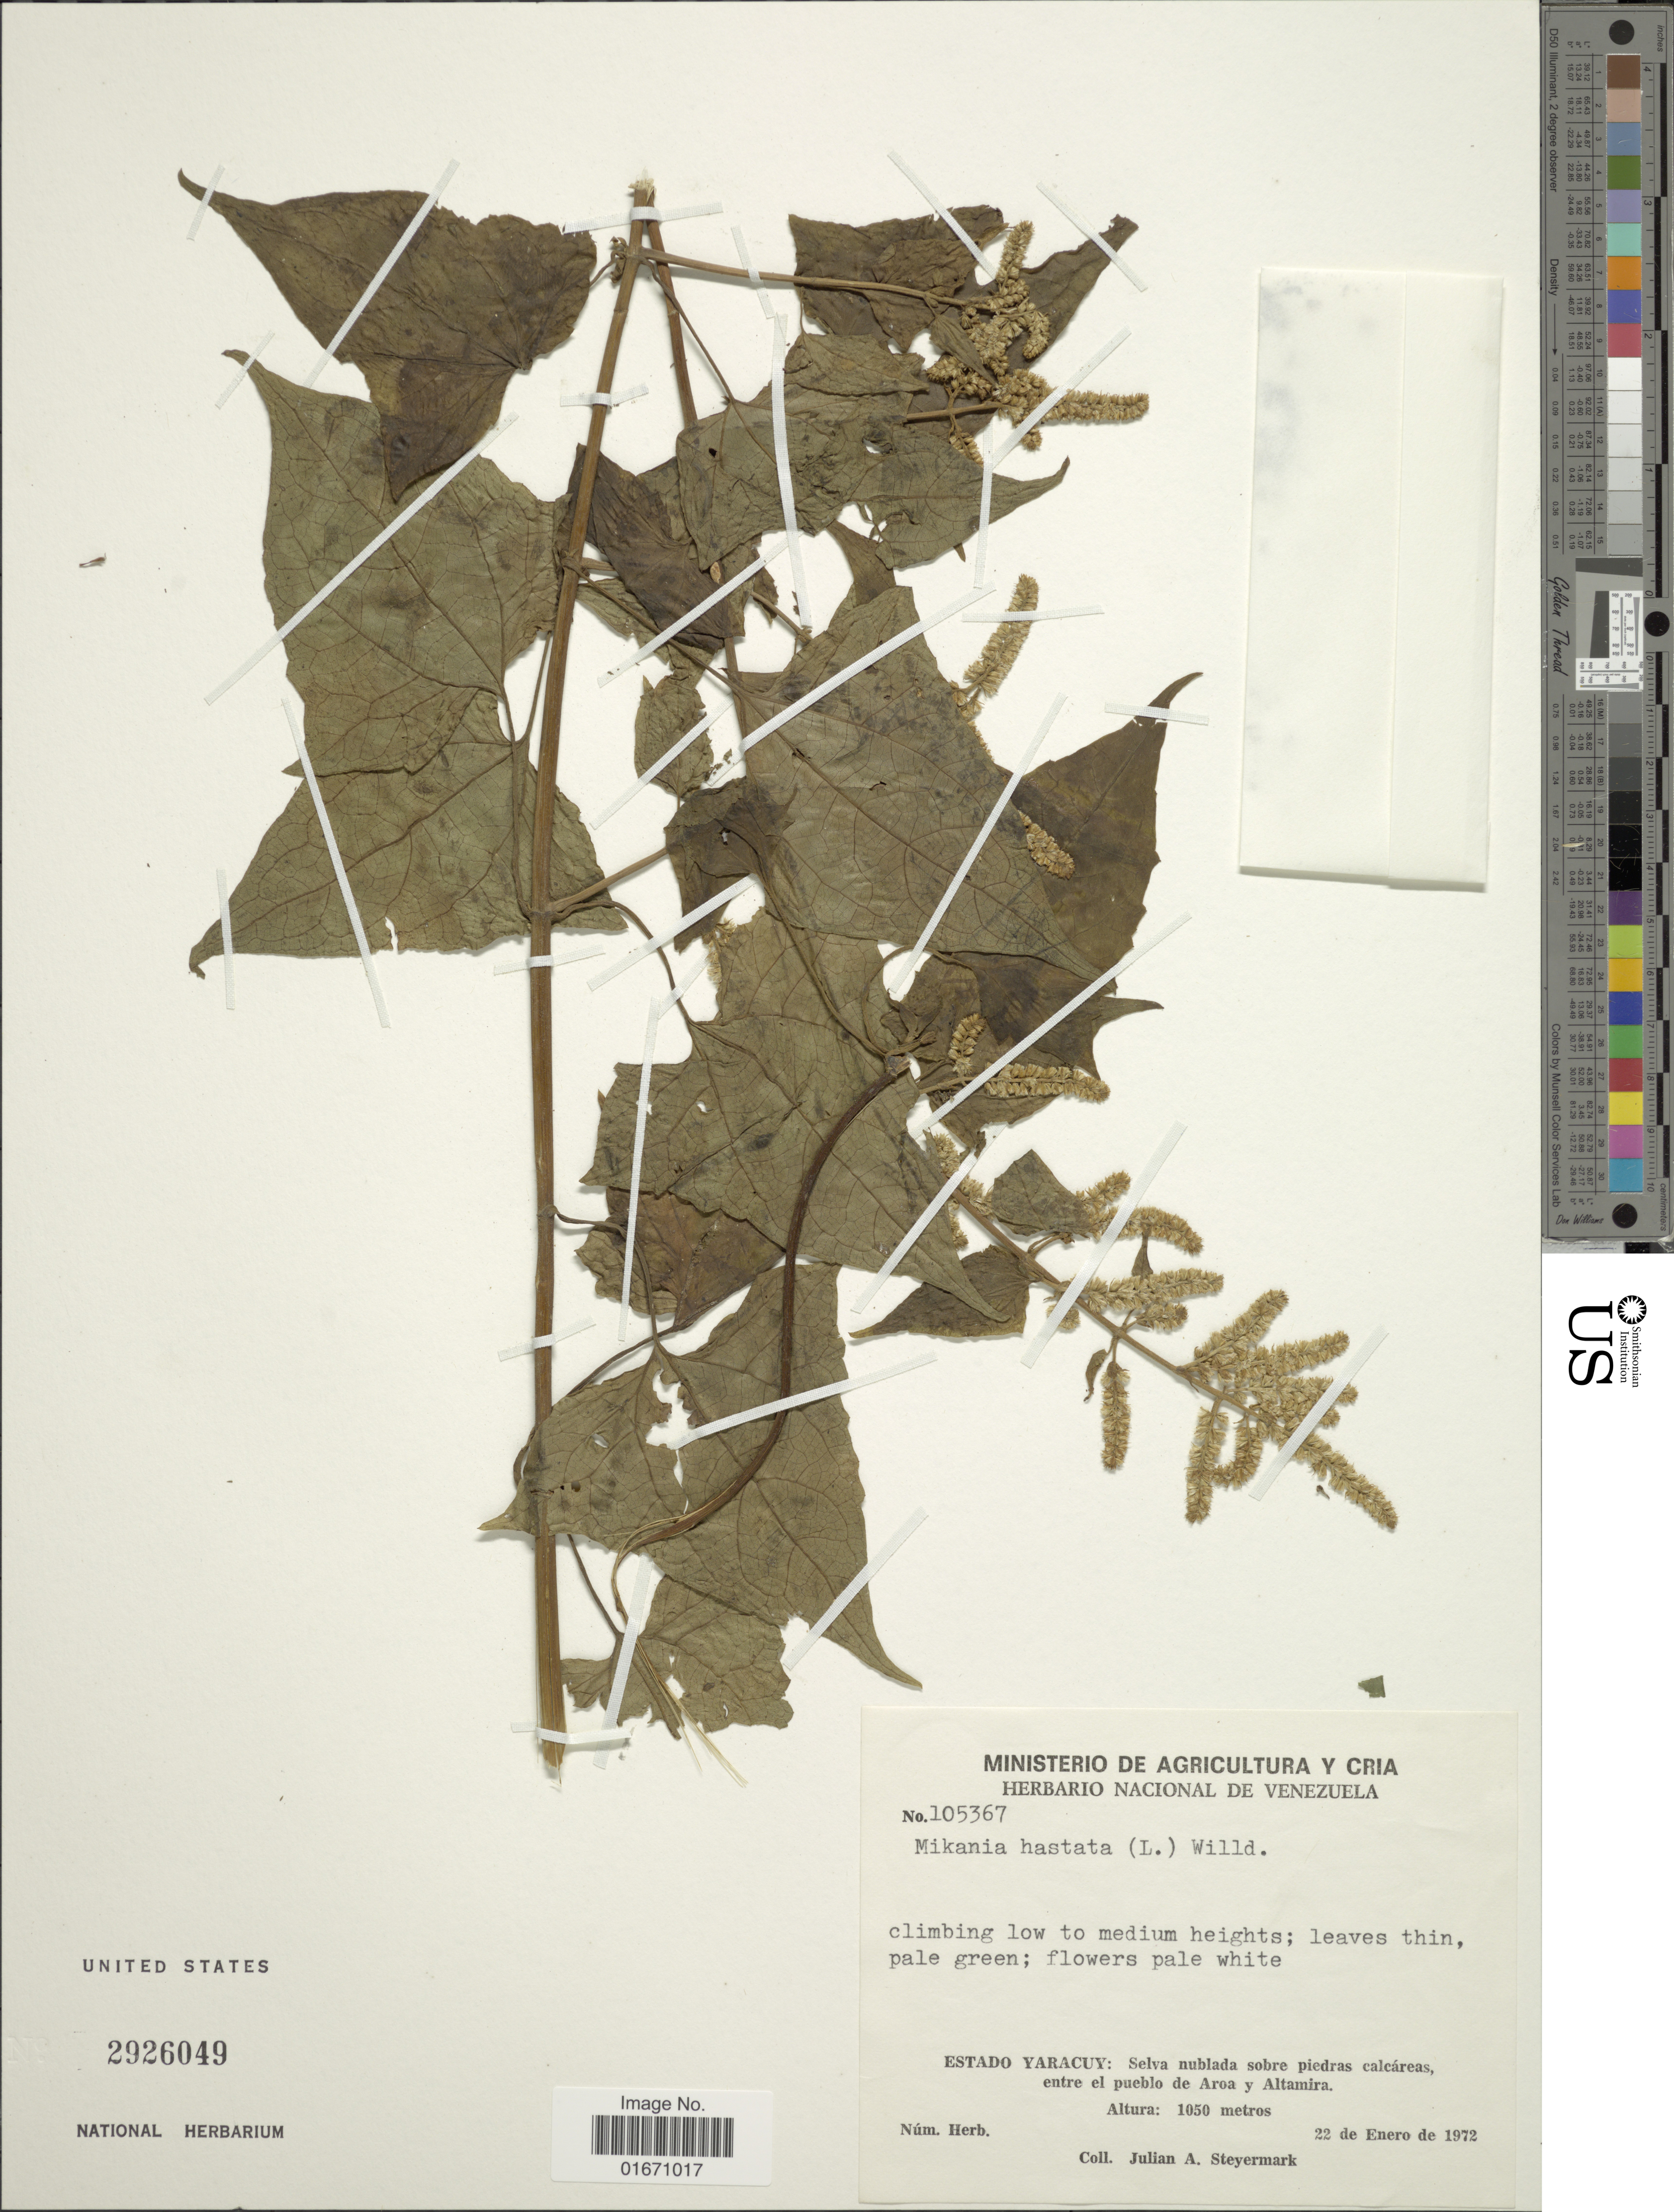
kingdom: Plantae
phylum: Tracheophyta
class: Magnoliopsida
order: Asterales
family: Asteraceae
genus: Mikania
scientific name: Mikania hastata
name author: (L.) Willd.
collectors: J. Steyermark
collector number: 105367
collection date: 1972-01-22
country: Venezuela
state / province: Yaracuy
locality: Entre el pueblo de Aroa y Altamira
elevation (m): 1050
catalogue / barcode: US 2926049